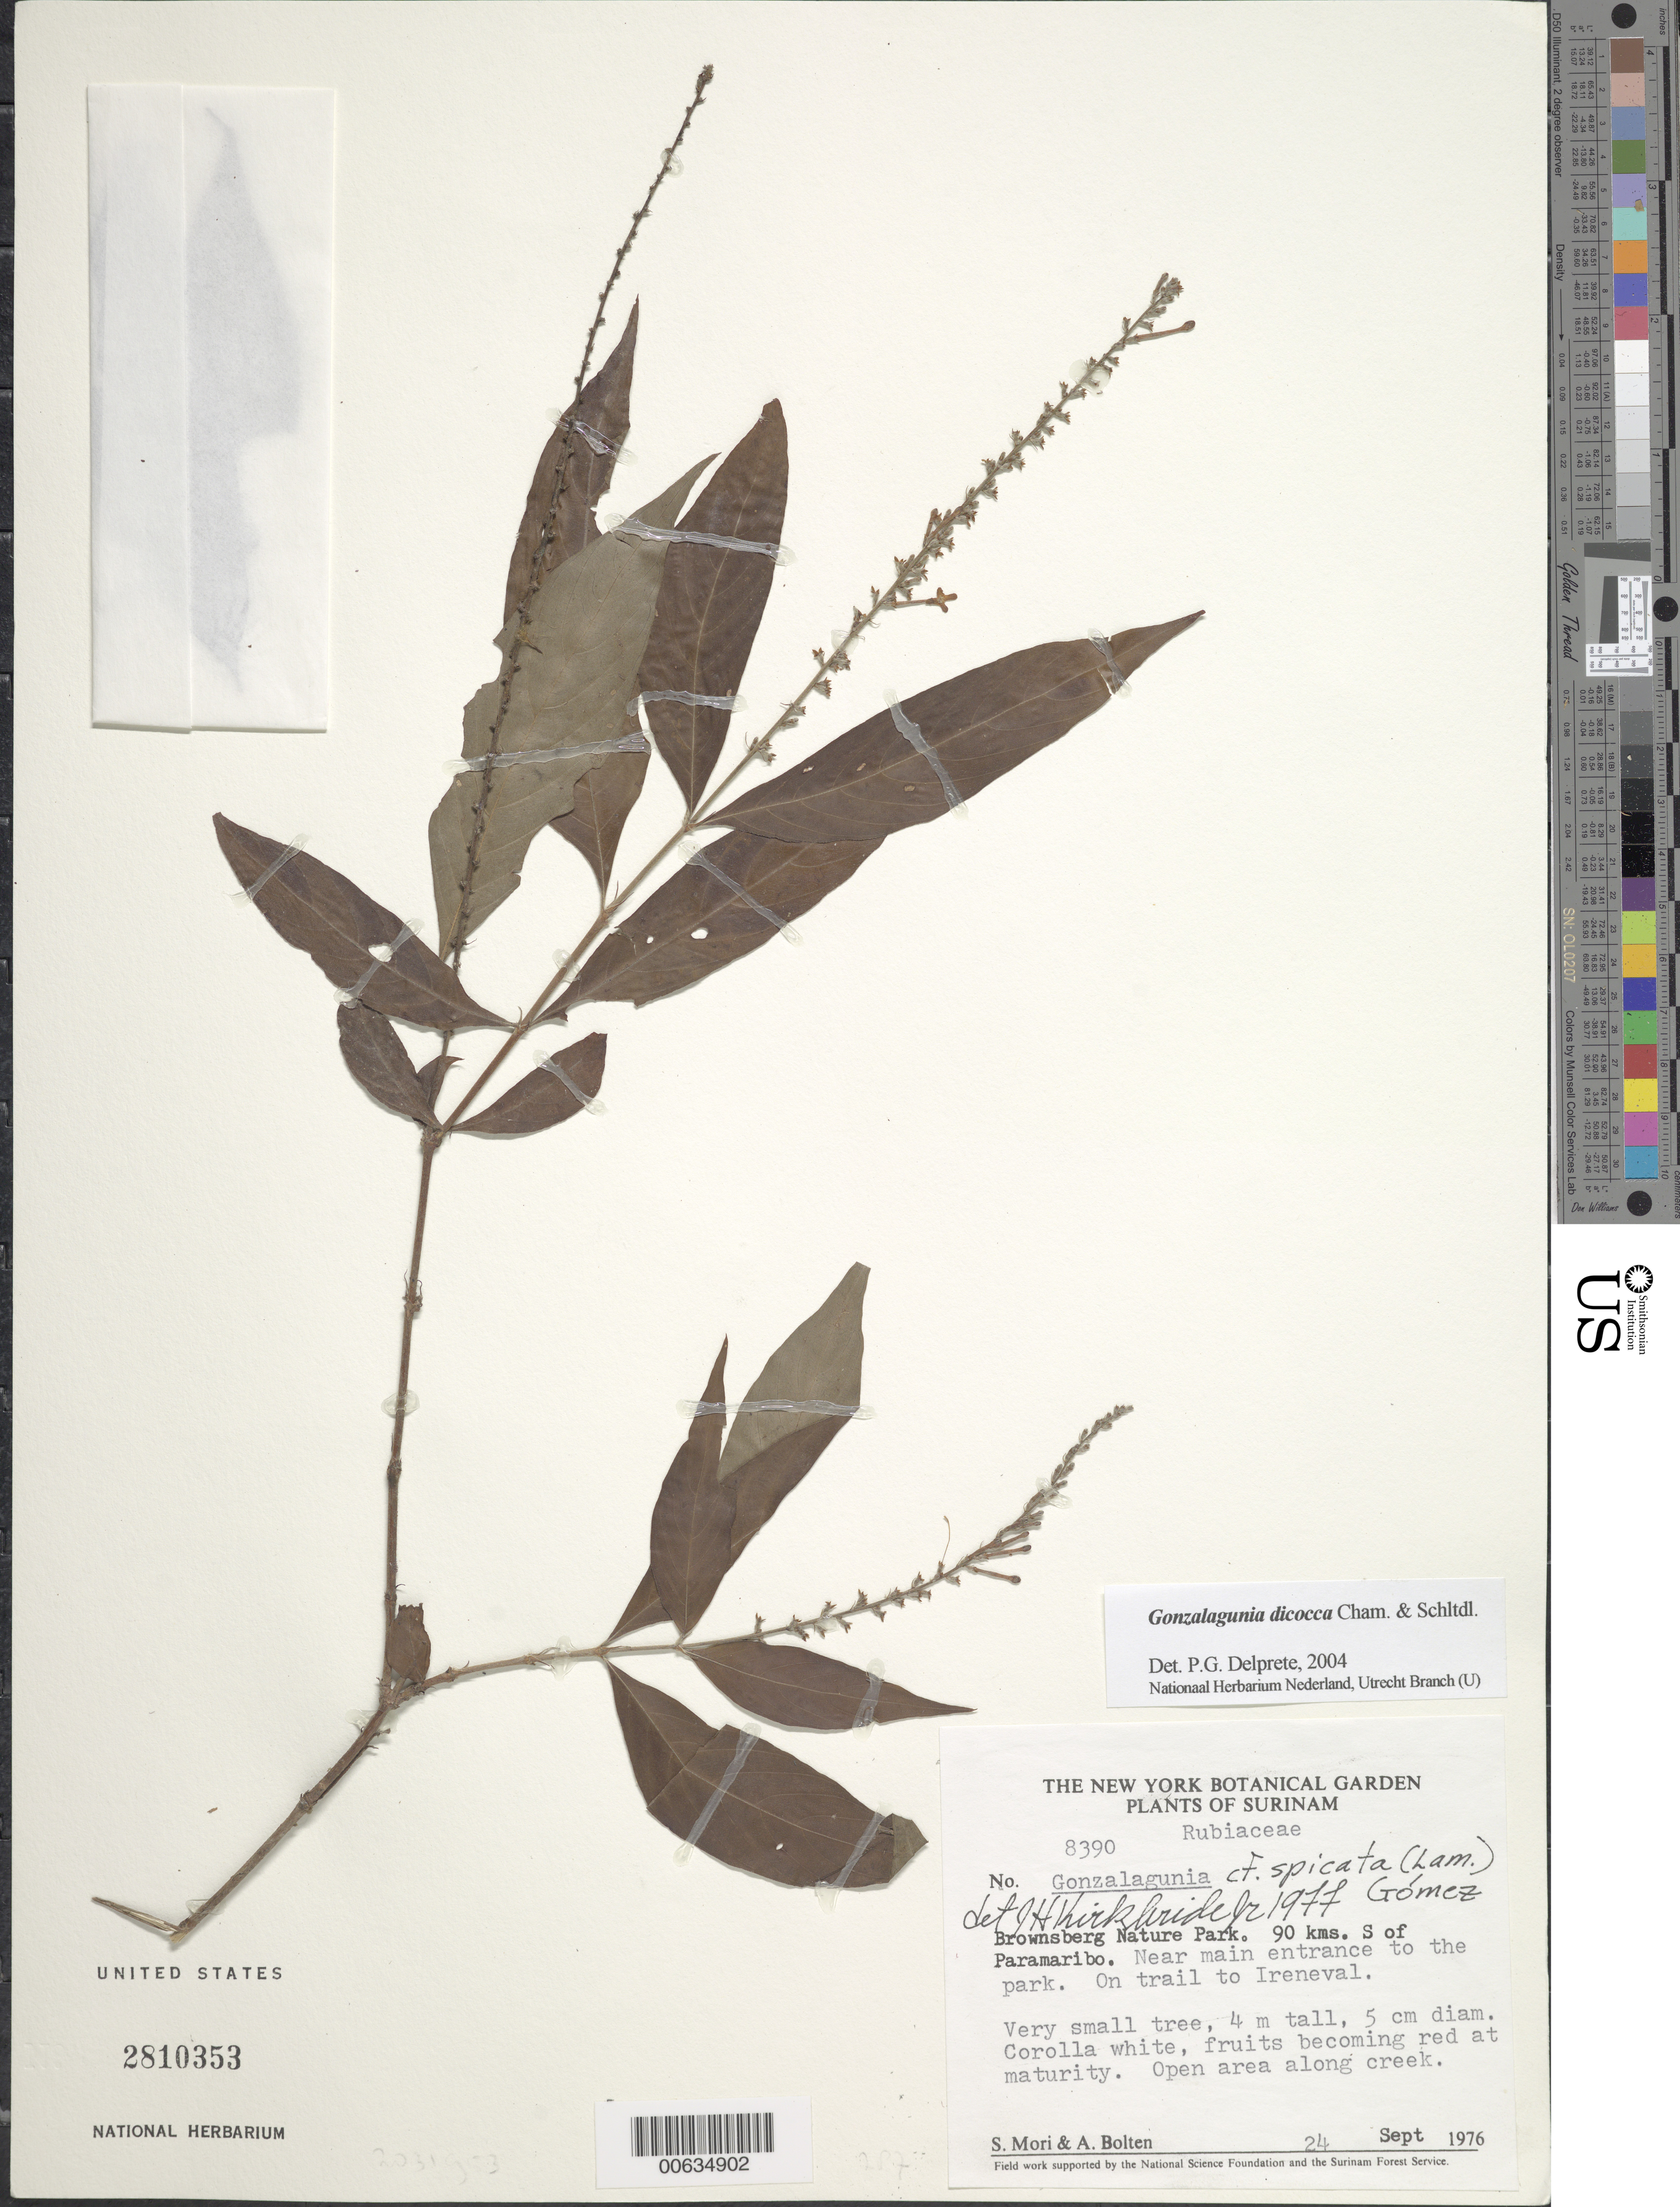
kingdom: Plantae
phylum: Tracheophyta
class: Magnoliopsida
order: Gentianales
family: Rubiaceae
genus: Gonzalagunia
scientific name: Gonzalagunia dicocca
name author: Cham. & Schltdl.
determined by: Delprete, P. G., Herb. de Guyane Cay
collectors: S. Mori & A. Bolten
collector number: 8390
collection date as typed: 24-Sep-76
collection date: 1976-09-24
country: Suriname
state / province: Brokopondo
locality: Brownsberg Nature Reserve, 90 km S of Paramaribo, trail to Ireneval, near main entrance to the park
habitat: Open area along creek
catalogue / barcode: US 2810353